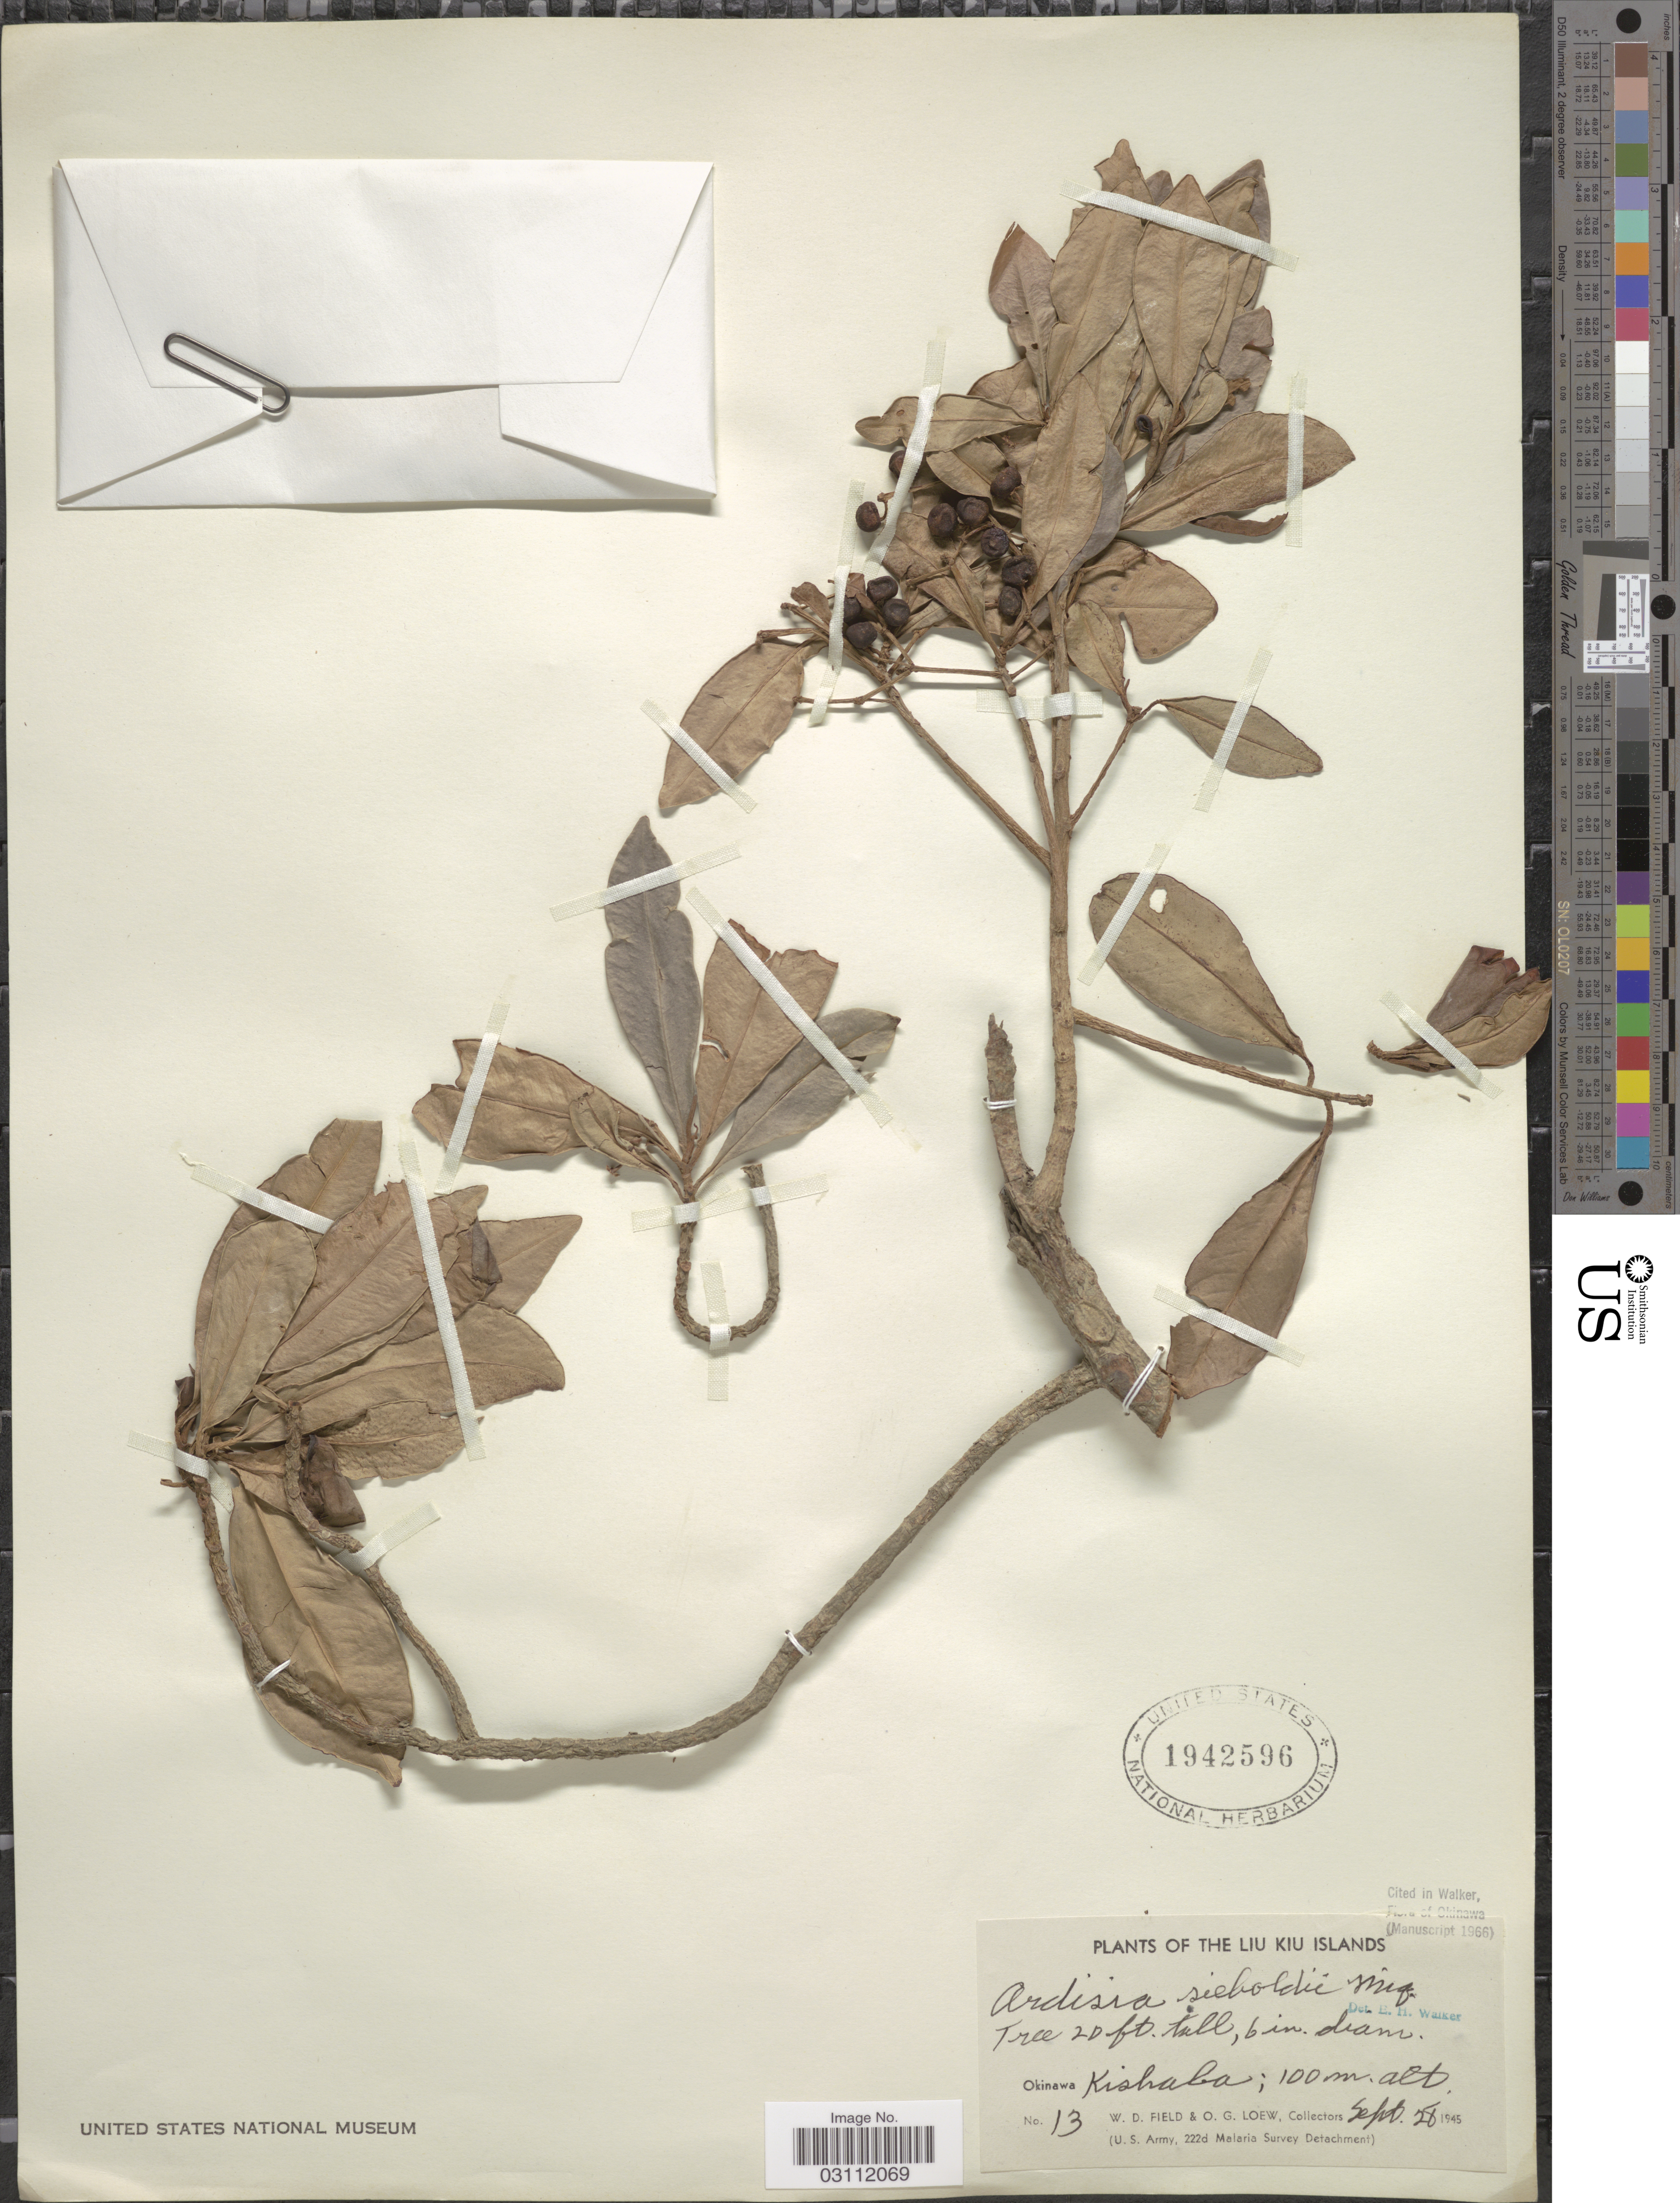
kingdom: Plantae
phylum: Tracheophyta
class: Magnoliopsida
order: Ericales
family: Primulaceae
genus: Ardisia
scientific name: Ardisia sieboldii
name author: Miq.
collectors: W. D. Field & O. G. Loew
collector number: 13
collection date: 1945-09-28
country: Japan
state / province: Okinawa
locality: Okinawa Kishaba.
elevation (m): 100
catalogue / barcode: US 1942596